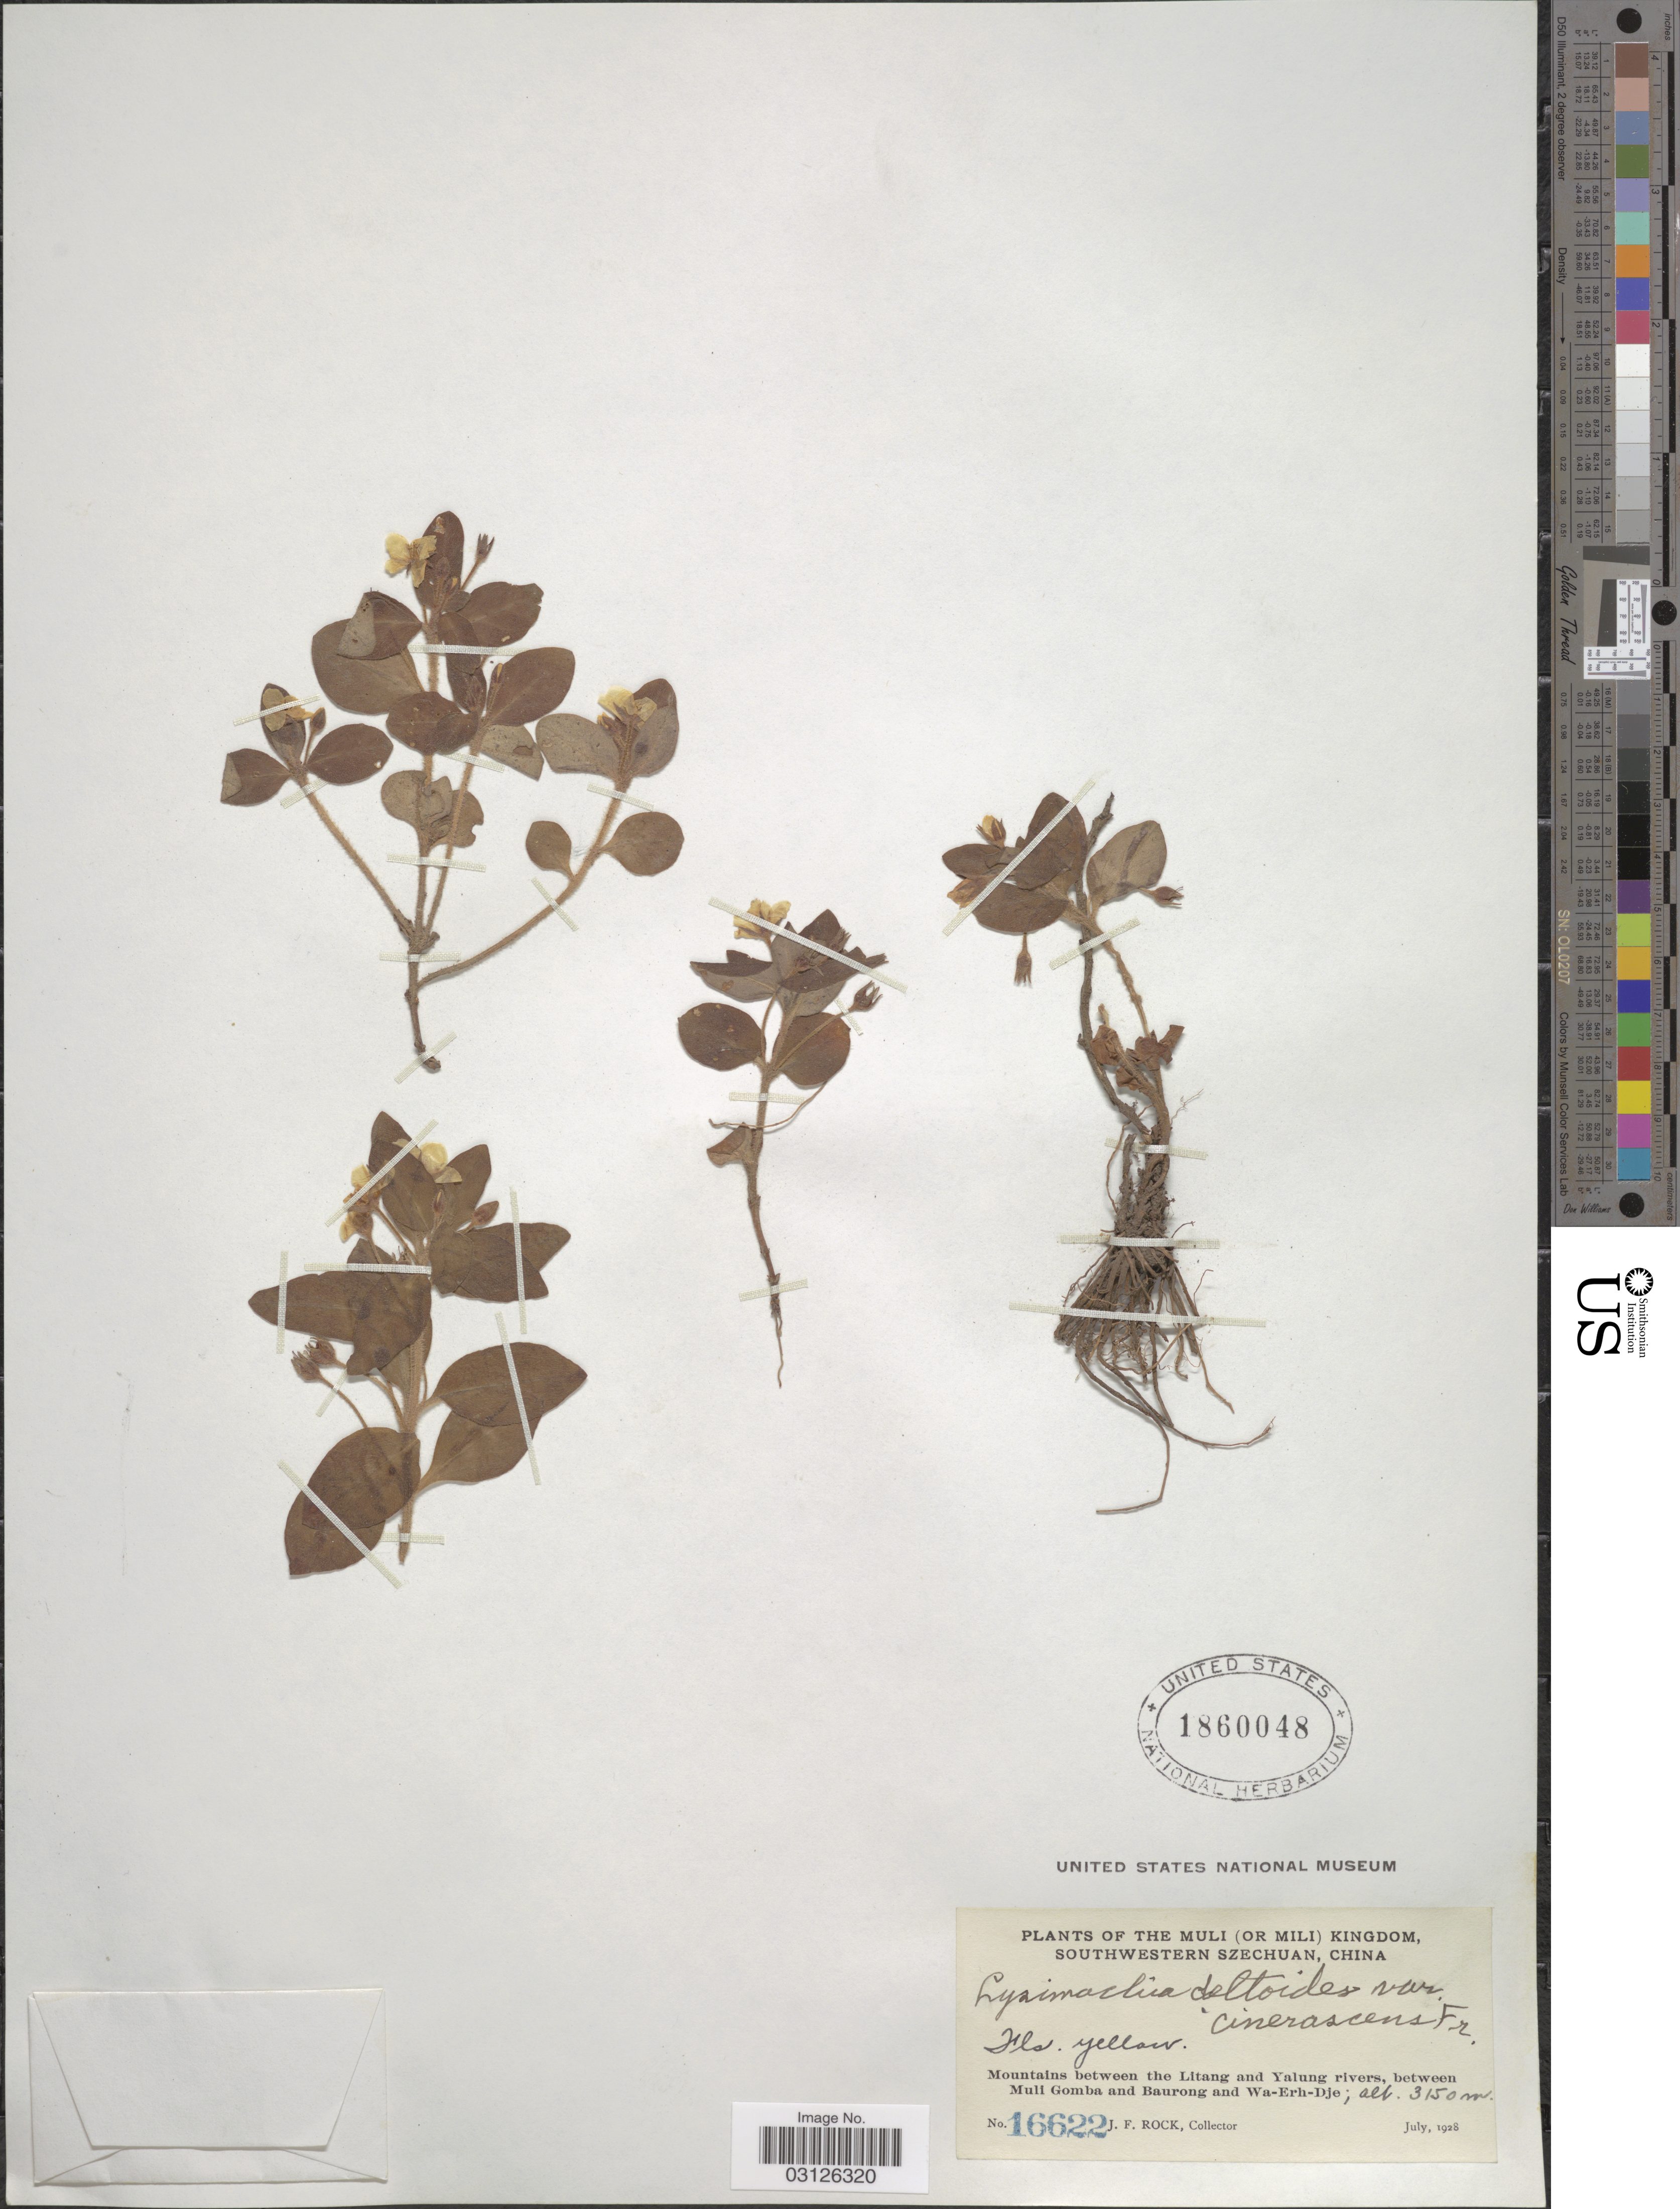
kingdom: Plantae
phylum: Tracheophyta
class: Magnoliopsida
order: Ericales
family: Primulaceae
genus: Lysimachia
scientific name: Lysimachia deltoidea var. cinerascens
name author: Franch.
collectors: J. Rock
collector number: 16622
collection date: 1928-07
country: China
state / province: Sichuan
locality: The Muli (or Mili) Kingdom, Southwestern Szechuan. Mountains between the Litang and Yalung rivers, between Muli Gomba and Baurong and Wa-Erh-Dje.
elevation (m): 3150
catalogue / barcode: US 1860048